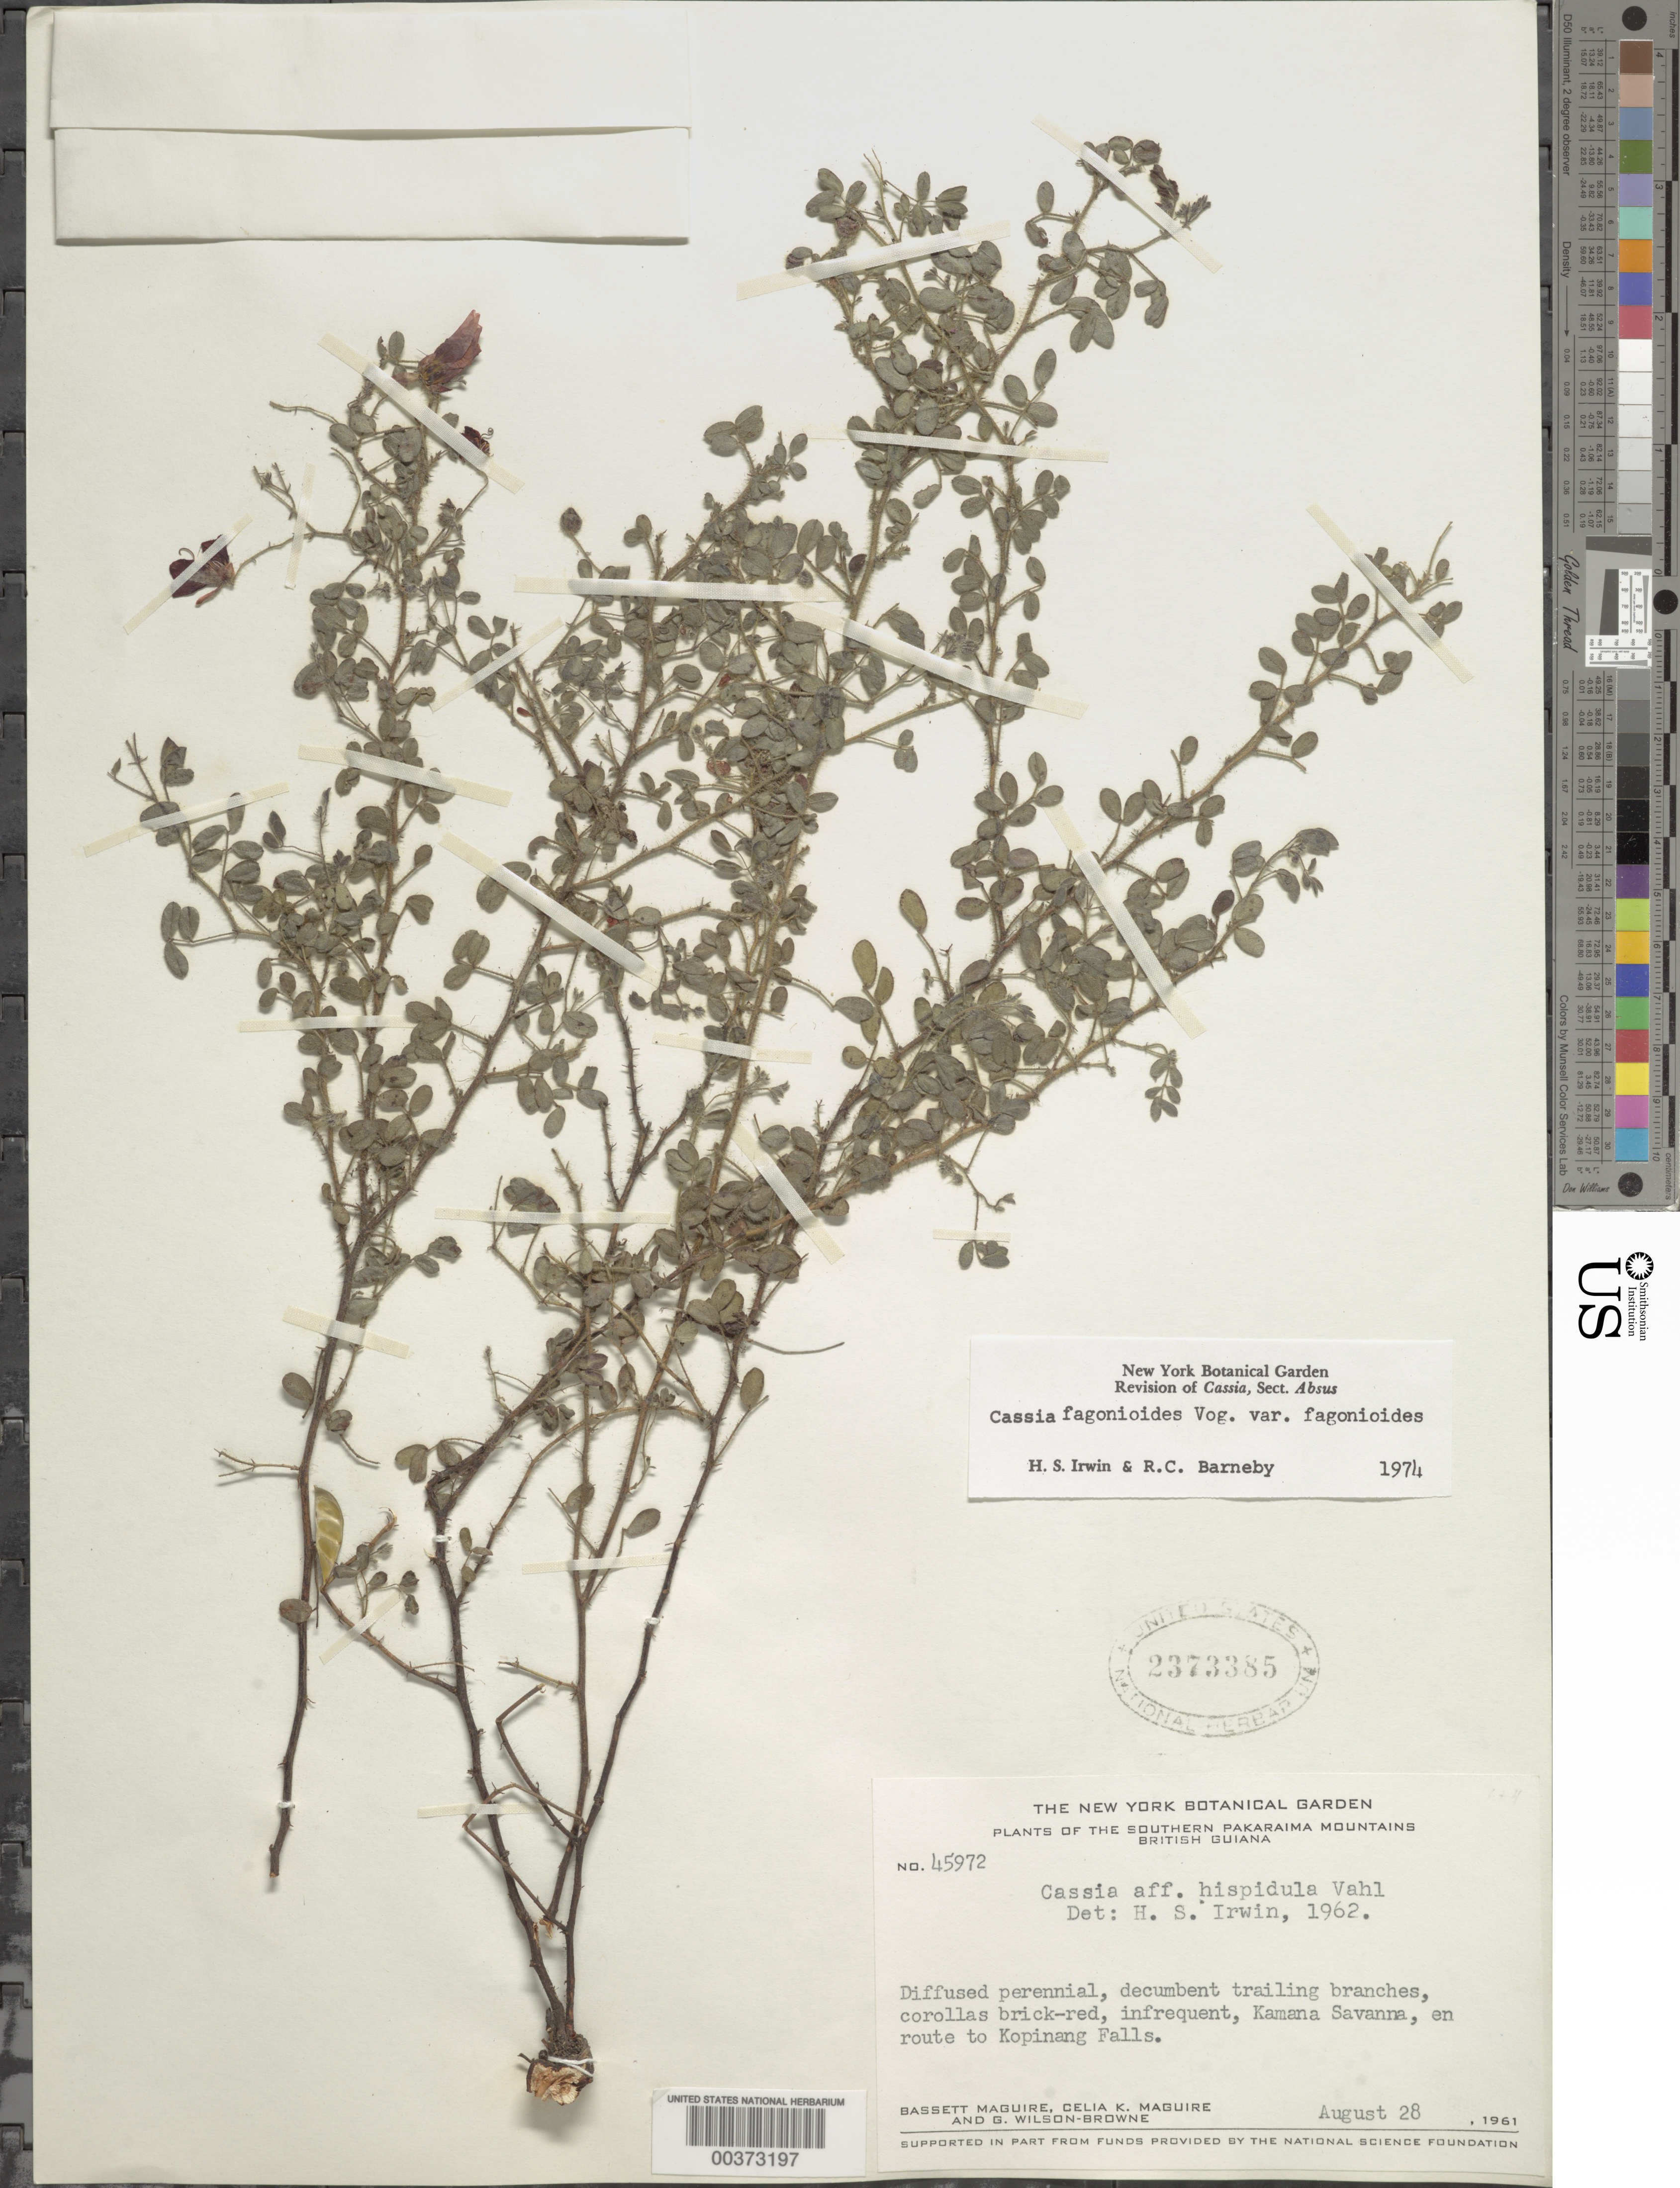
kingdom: Plantae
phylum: Tracheophyta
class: Magnoliopsida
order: Fabales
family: Fabaceae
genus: Chamaecrista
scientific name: Chamaecrista fagonioides var. fagonioides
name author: (Vogel) H.S. Irwin & Barneby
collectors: B. Maguire, C. K. Maguire & G. Wilson-Browne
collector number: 45972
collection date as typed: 28 Aug 1961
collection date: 1961-08-28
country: Guyana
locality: Kamana savanna, en route to kopinang falls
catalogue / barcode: US 2373385